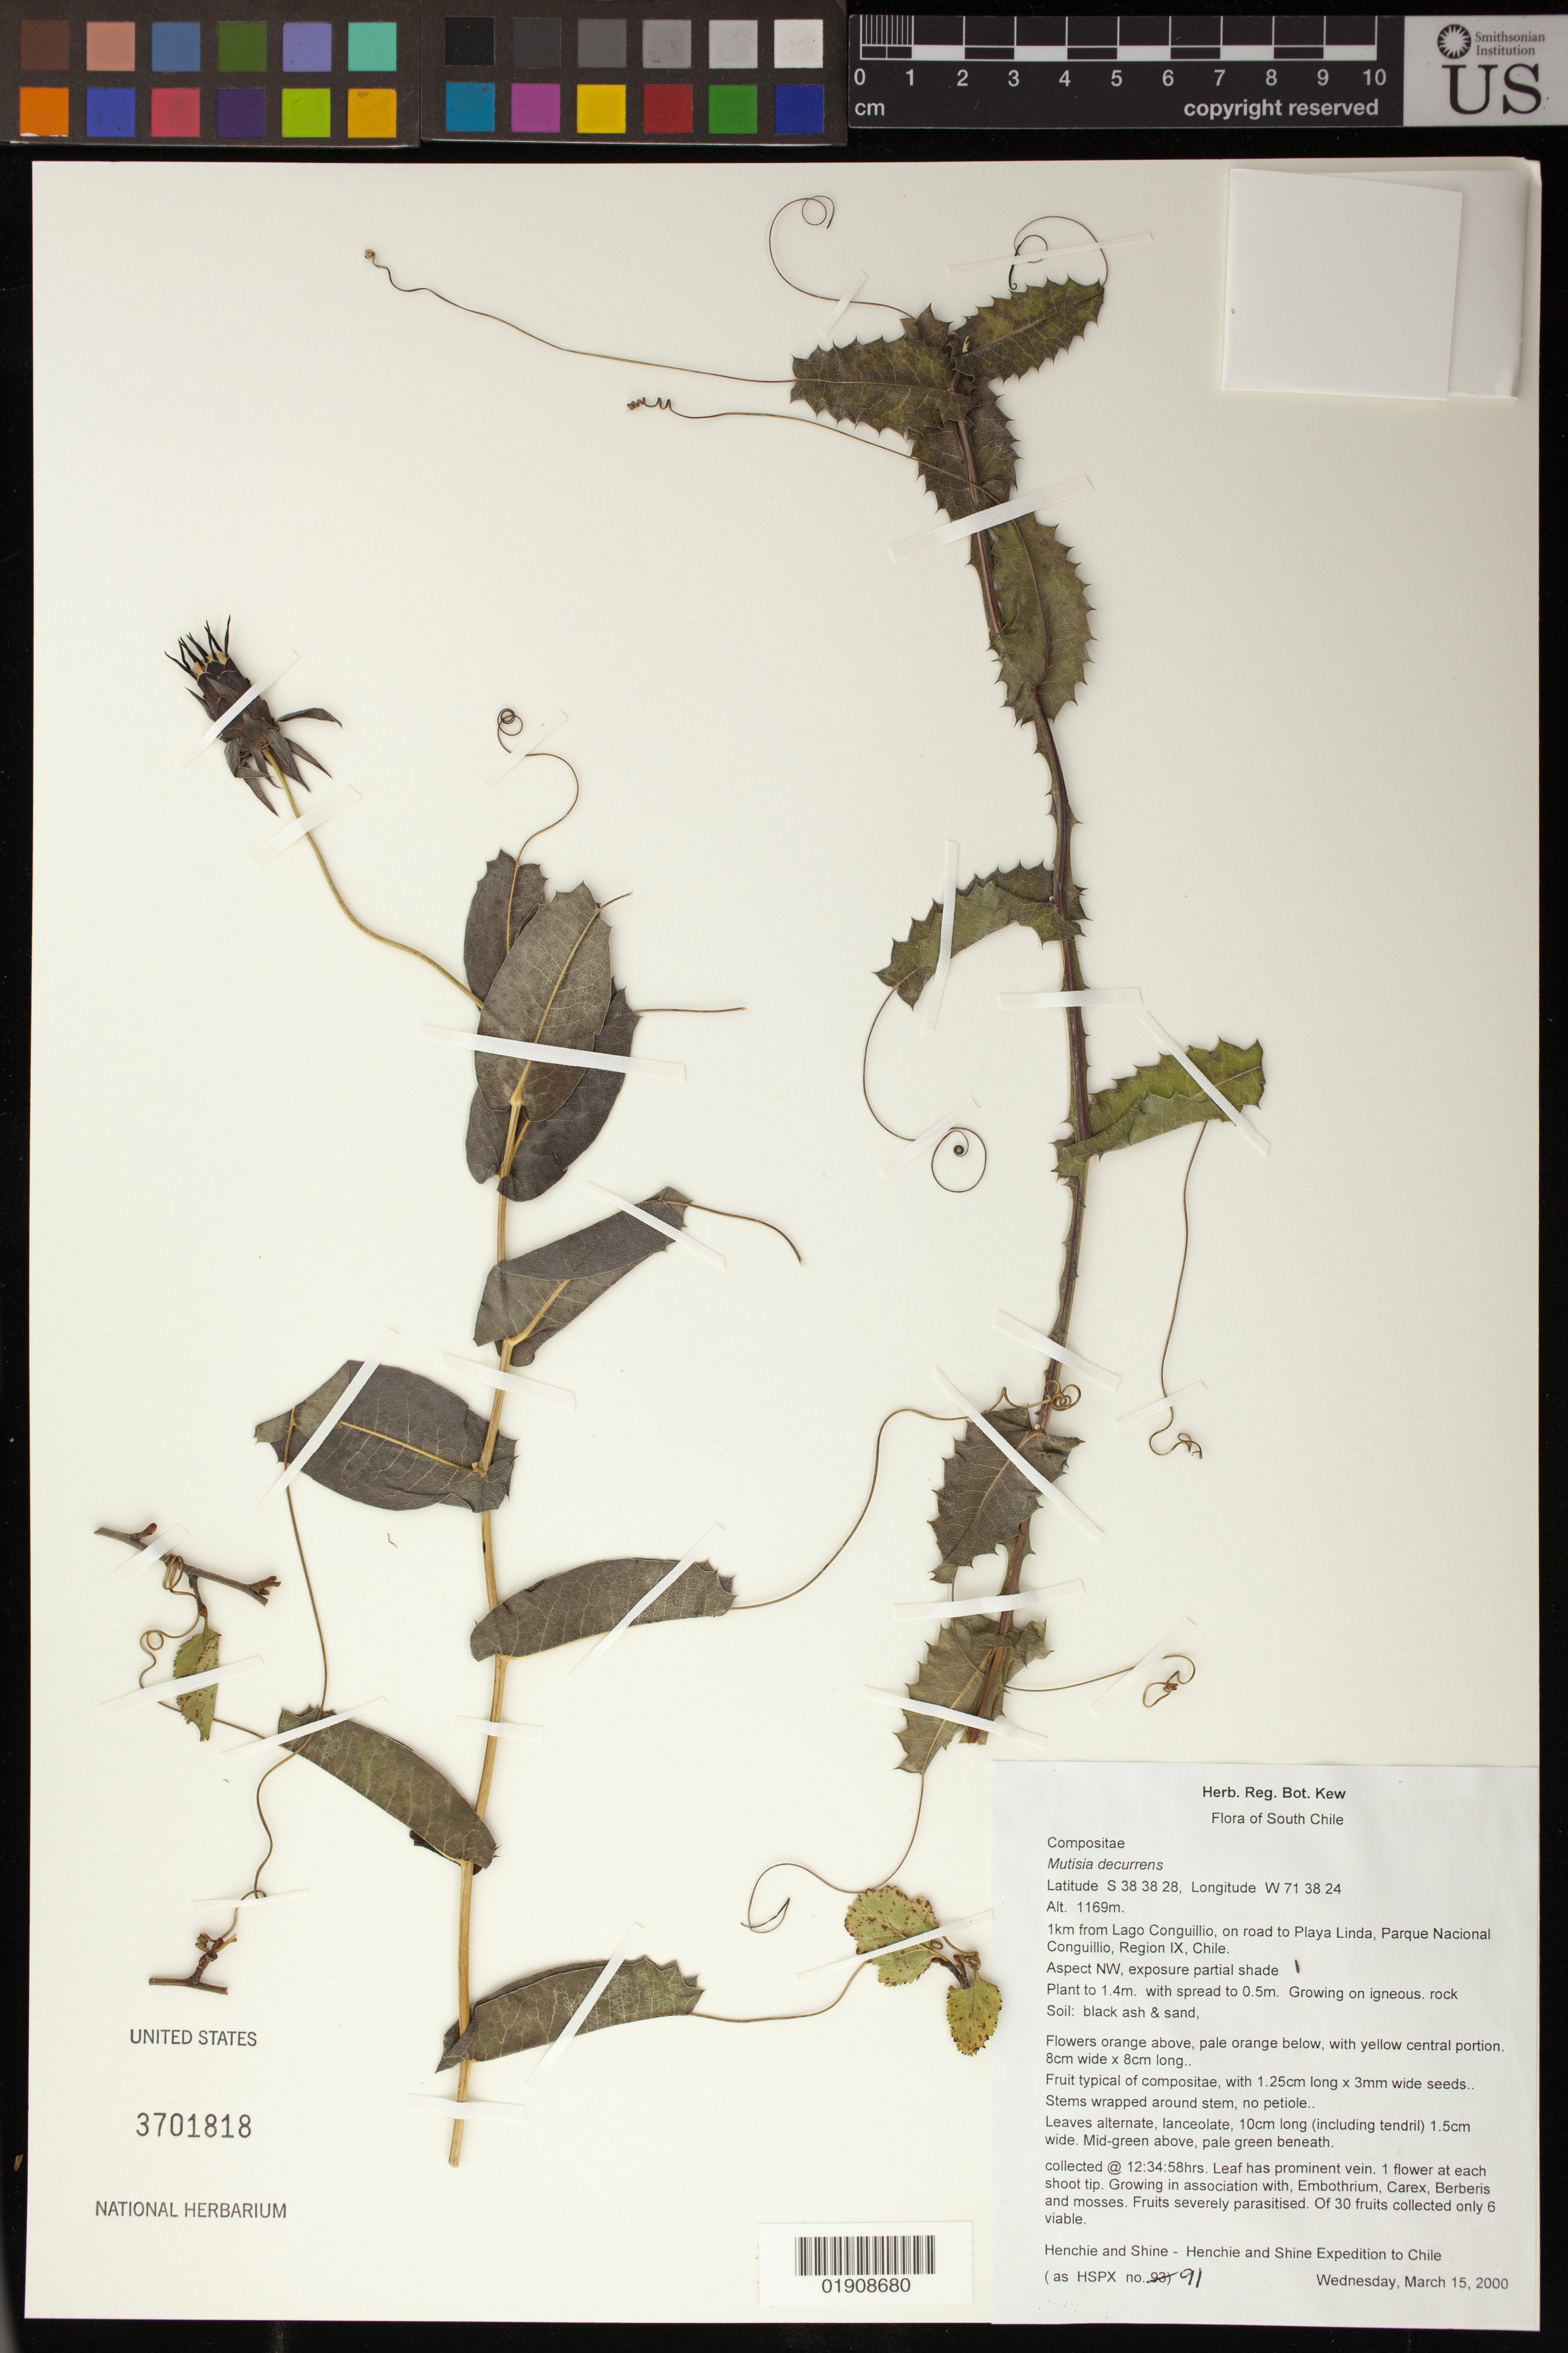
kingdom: Plantae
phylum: Tracheophyta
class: Magnoliopsida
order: Asterales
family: Asteraceae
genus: Mutisia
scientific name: Mutisia decurrens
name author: Cav.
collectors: Henchie & Shine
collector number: Hspx 91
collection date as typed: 15 March 2000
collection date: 2000-03-15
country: Chile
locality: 1 km from Lago Conguillio, on road to Playa Linda, Parque Nacional Conguillio, Region IX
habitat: Growing on igneous road; black ask & sand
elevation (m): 1169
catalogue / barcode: US 3701818